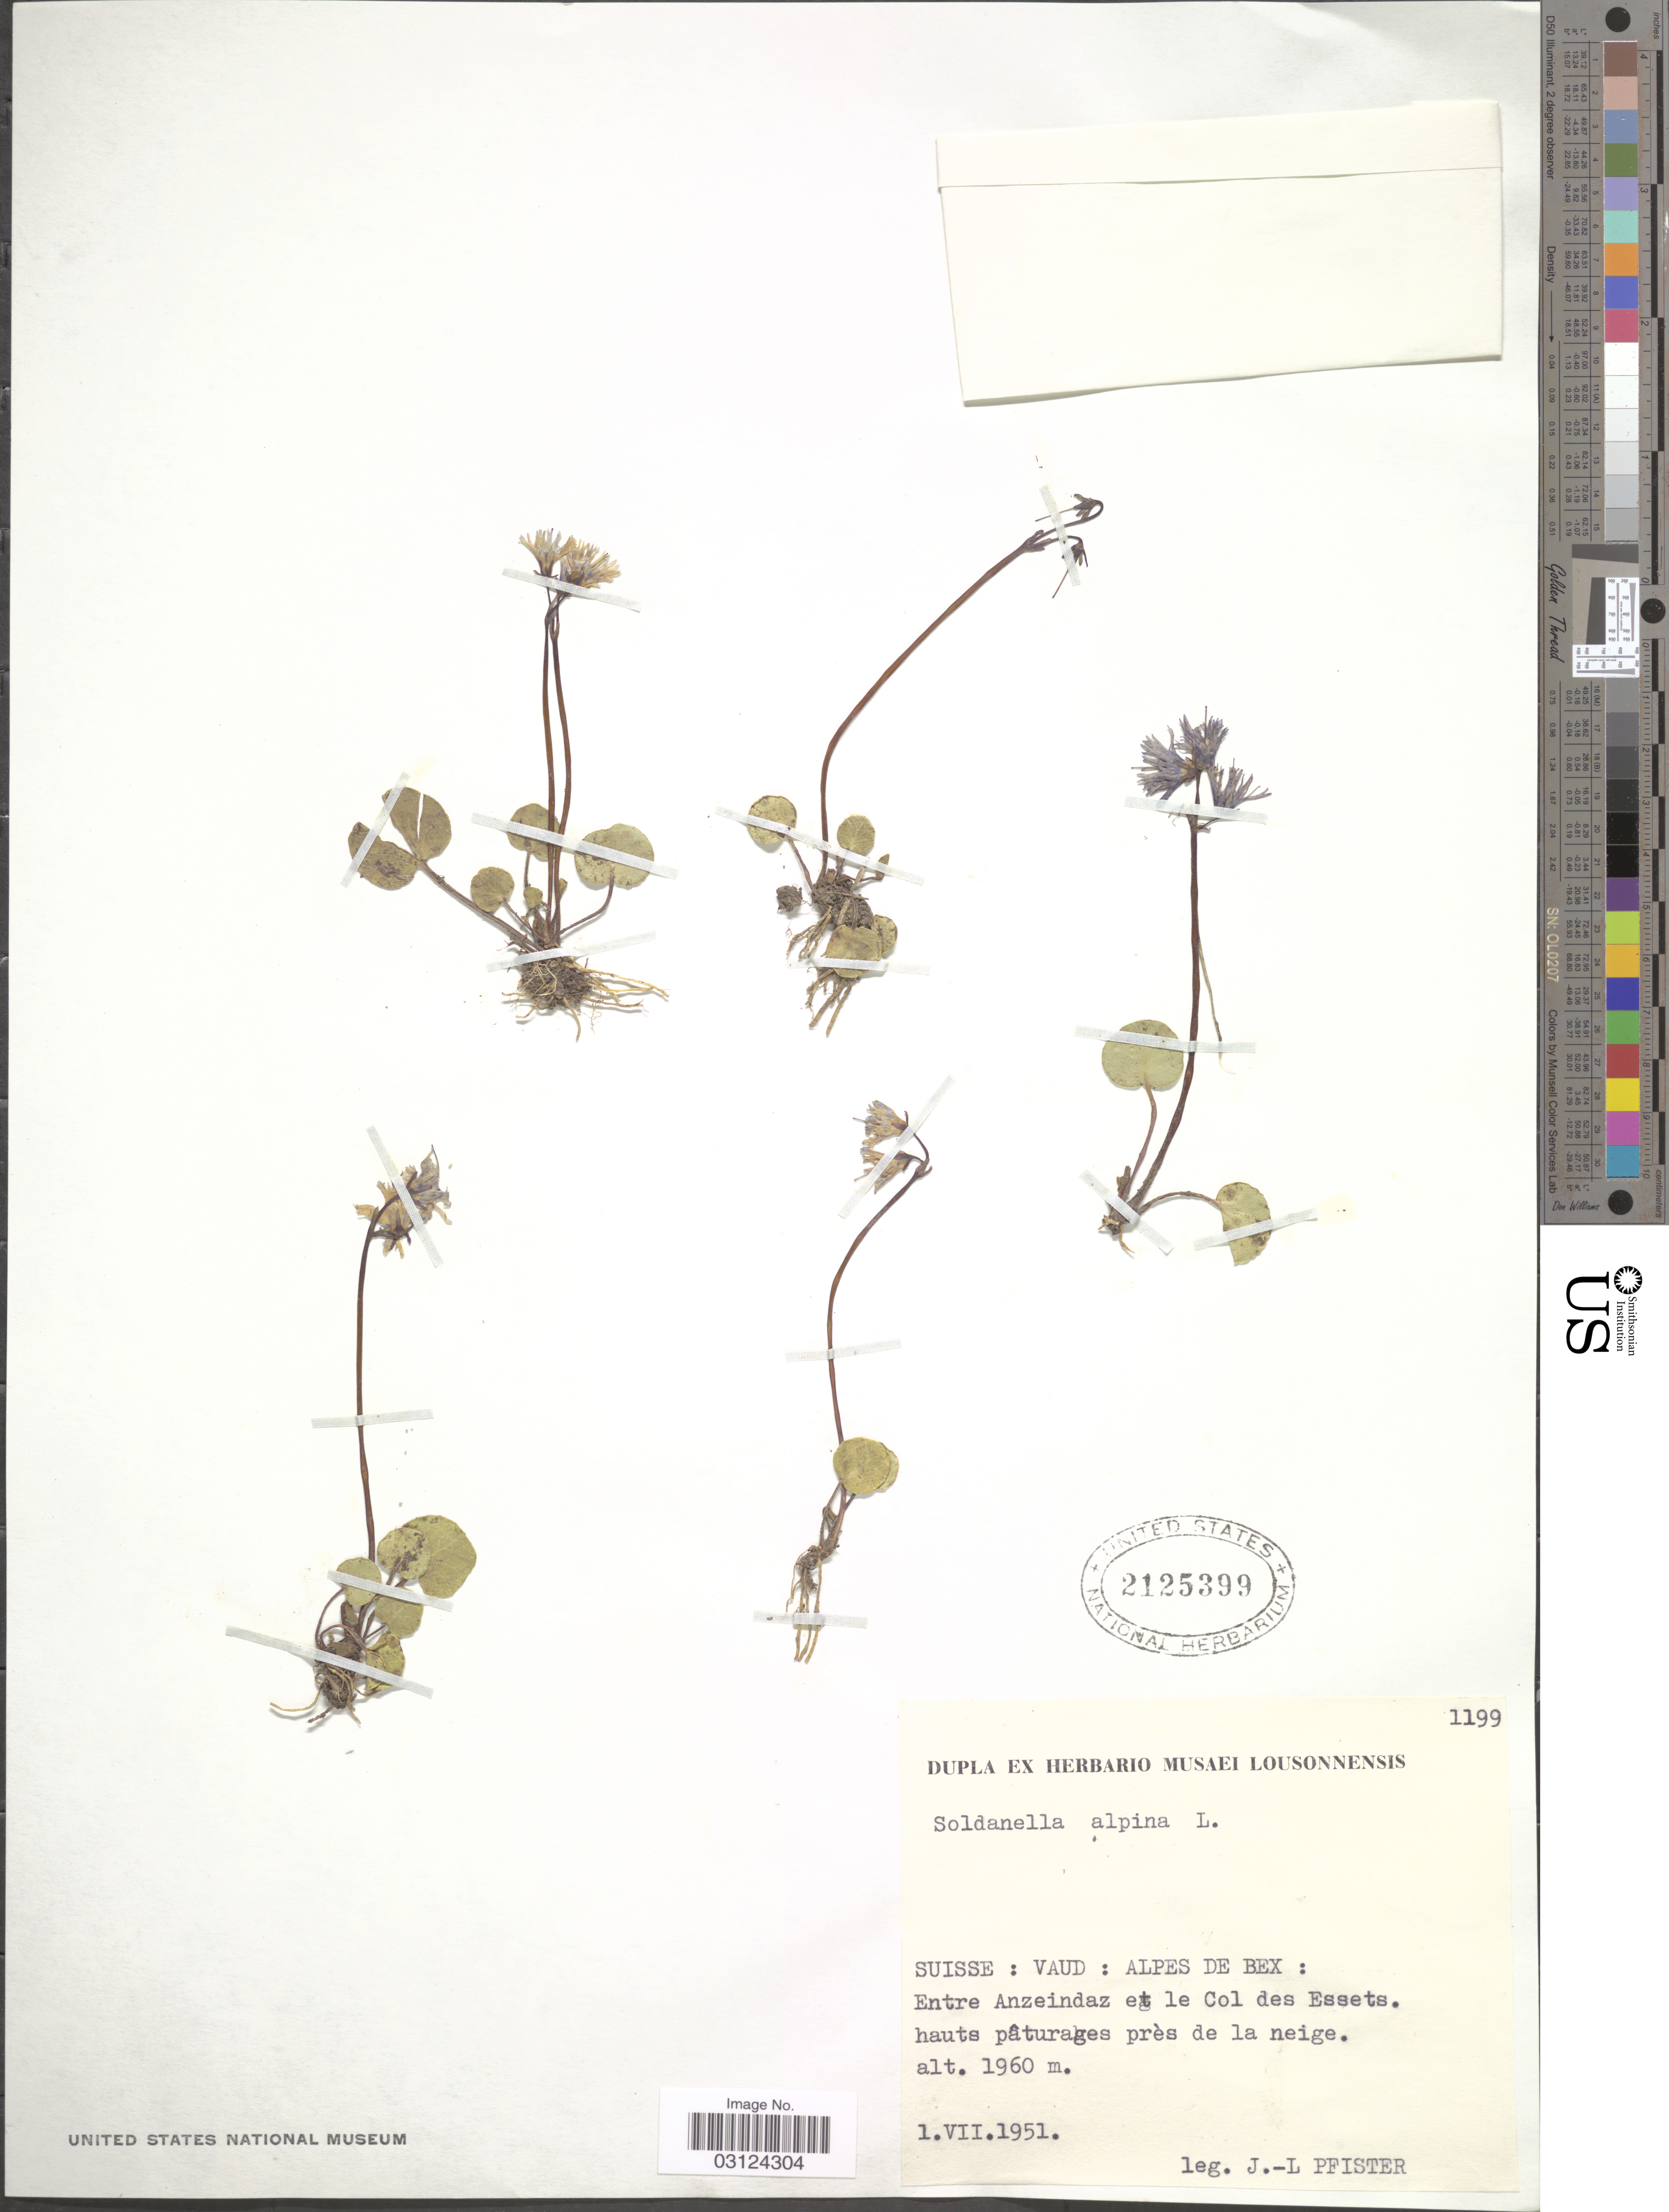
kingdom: Plantae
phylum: Tracheophyta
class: Magnoliopsida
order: Ericales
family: Primulaceae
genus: Soldanella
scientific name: Soldanella alpina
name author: L.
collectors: J. Pfister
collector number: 1199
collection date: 1951-07-01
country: Switzerland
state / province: Vaud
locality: Suisse: Alpes de Bex: Entre Anzeindaz et le Col des Essets.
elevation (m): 1960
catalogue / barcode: US 2125399